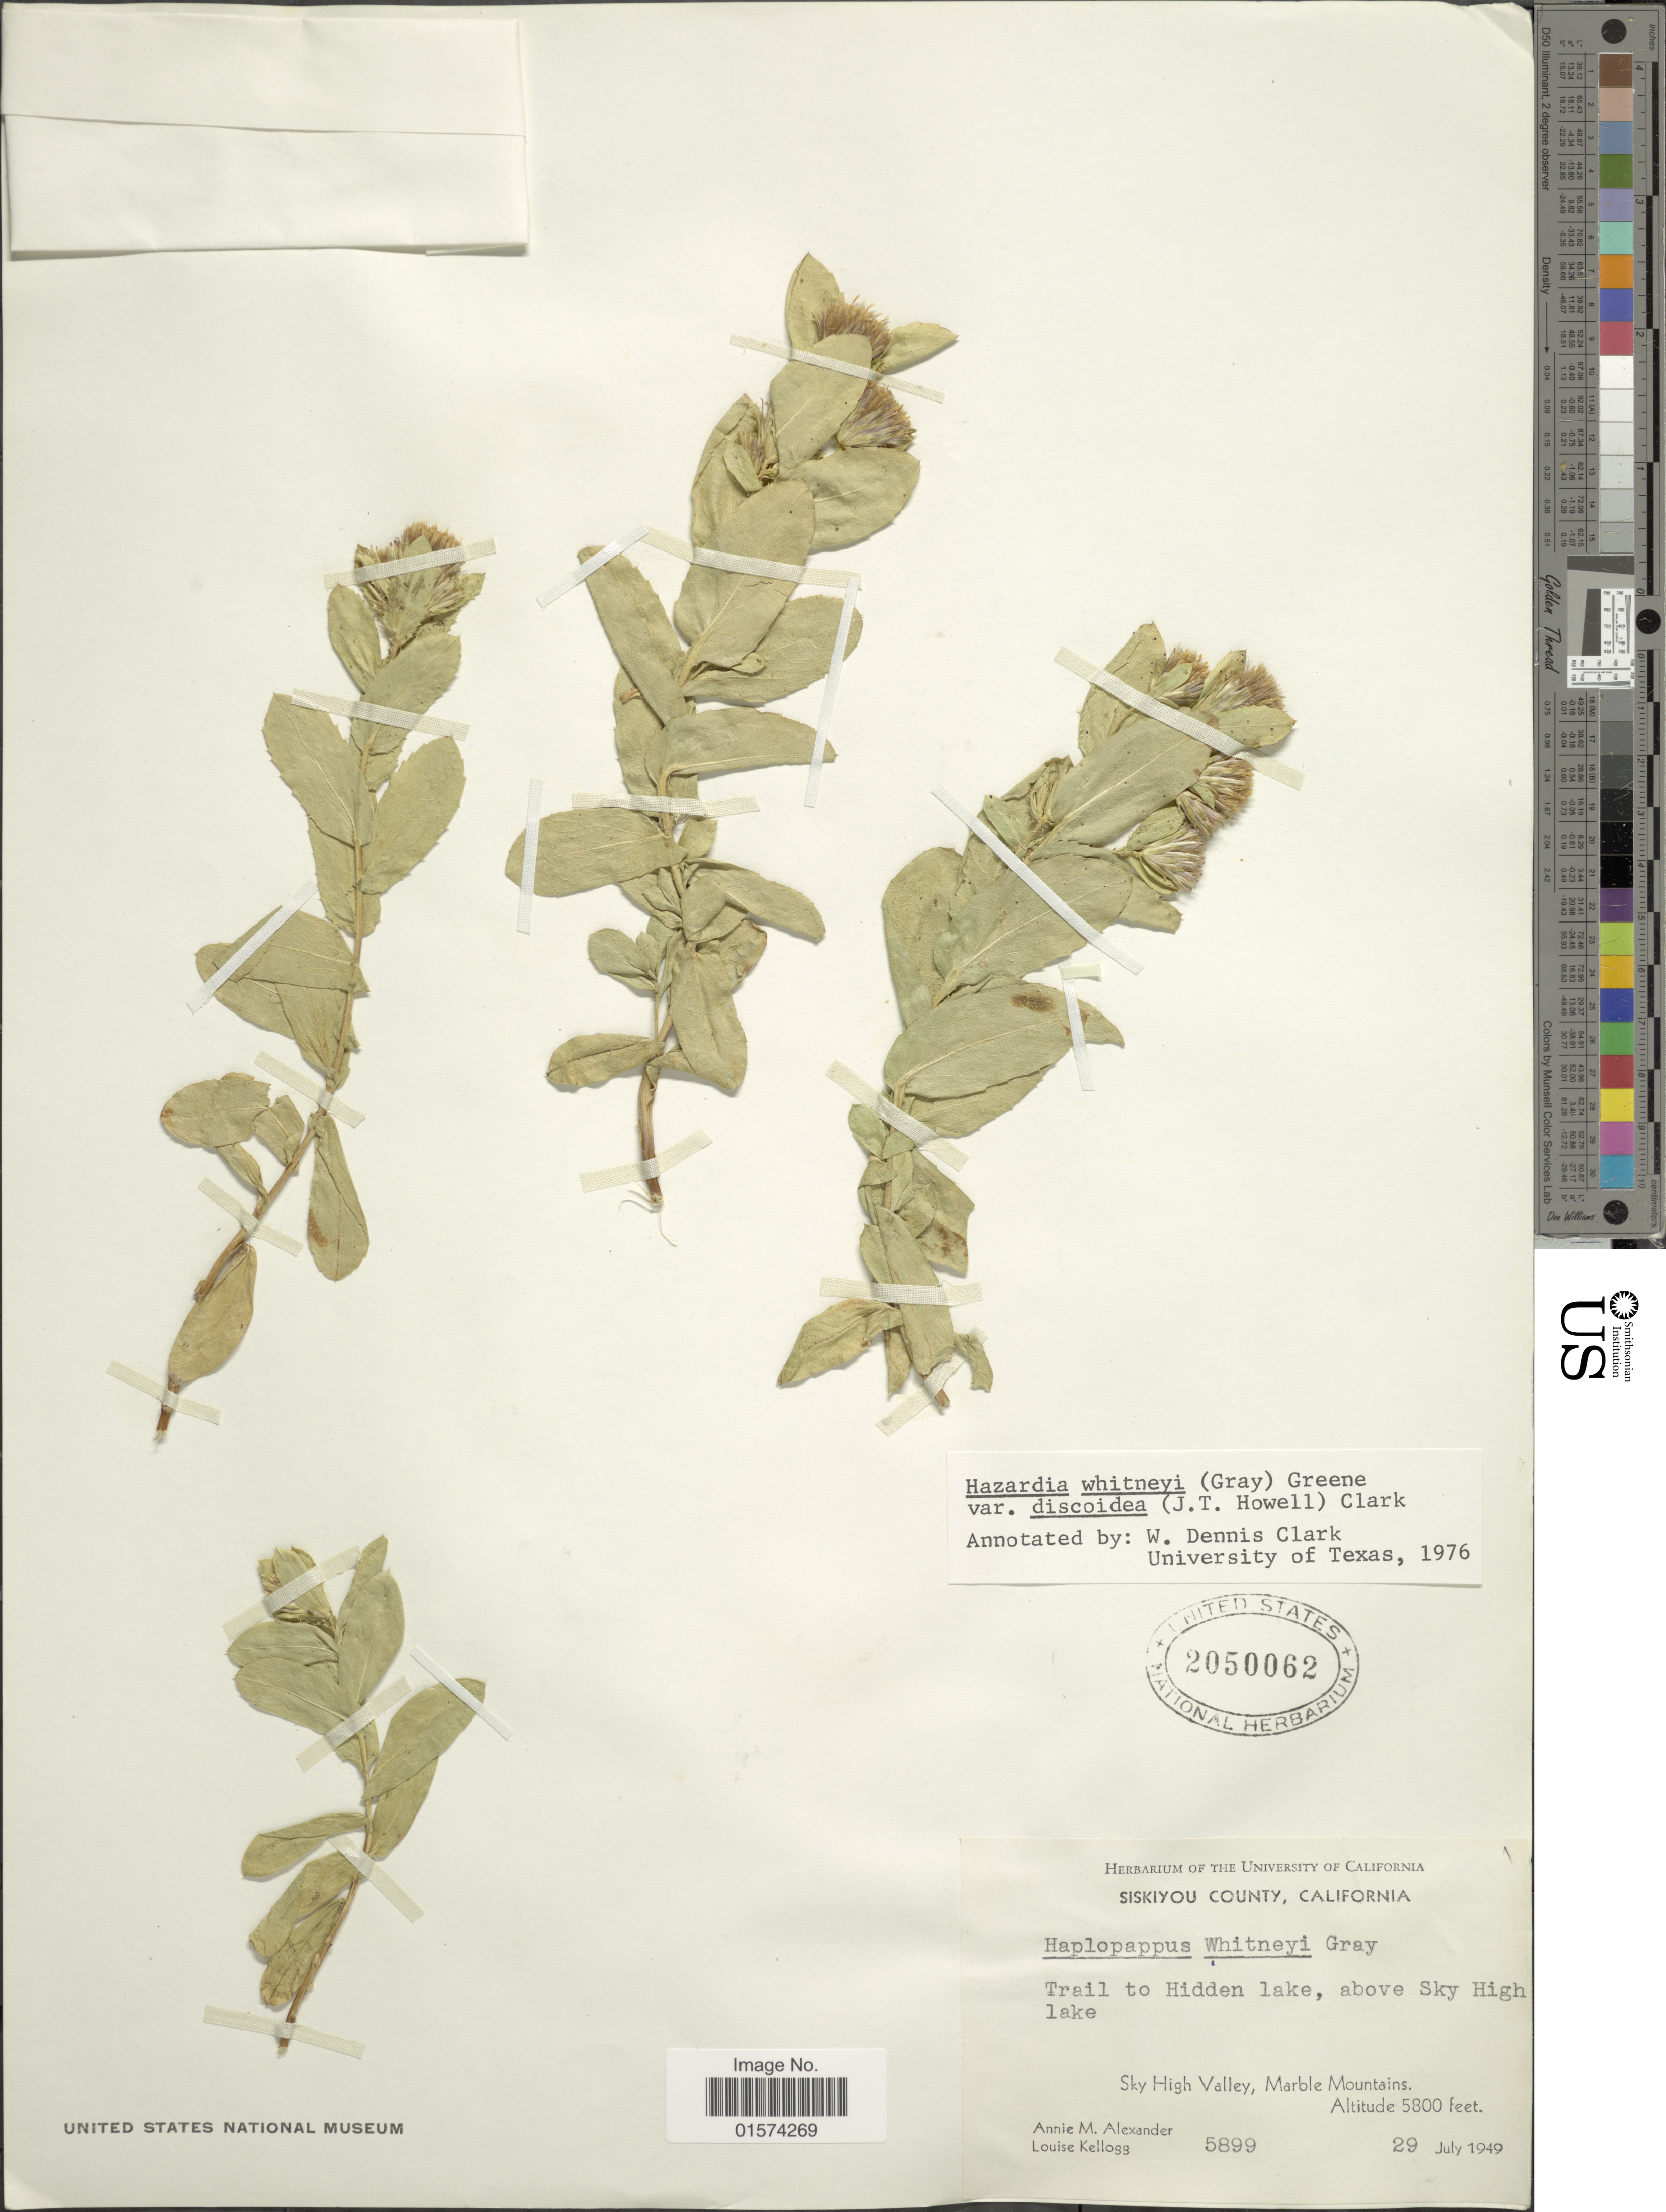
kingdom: Plantae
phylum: Tracheophyta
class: Magnoliopsida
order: Asterales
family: Asteraceae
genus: Hazardia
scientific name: Hazardia whitneyi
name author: (A. Gray) Greene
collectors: A. M. Alexander & L. Kellogg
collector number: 5899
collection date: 1949-07-29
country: United States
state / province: California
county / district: Siskiyou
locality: Siskiyou County, trail to Hidden lake, above Sky High Lake, Sky High Valley, Marble Mountains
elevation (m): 1768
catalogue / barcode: US 2050062